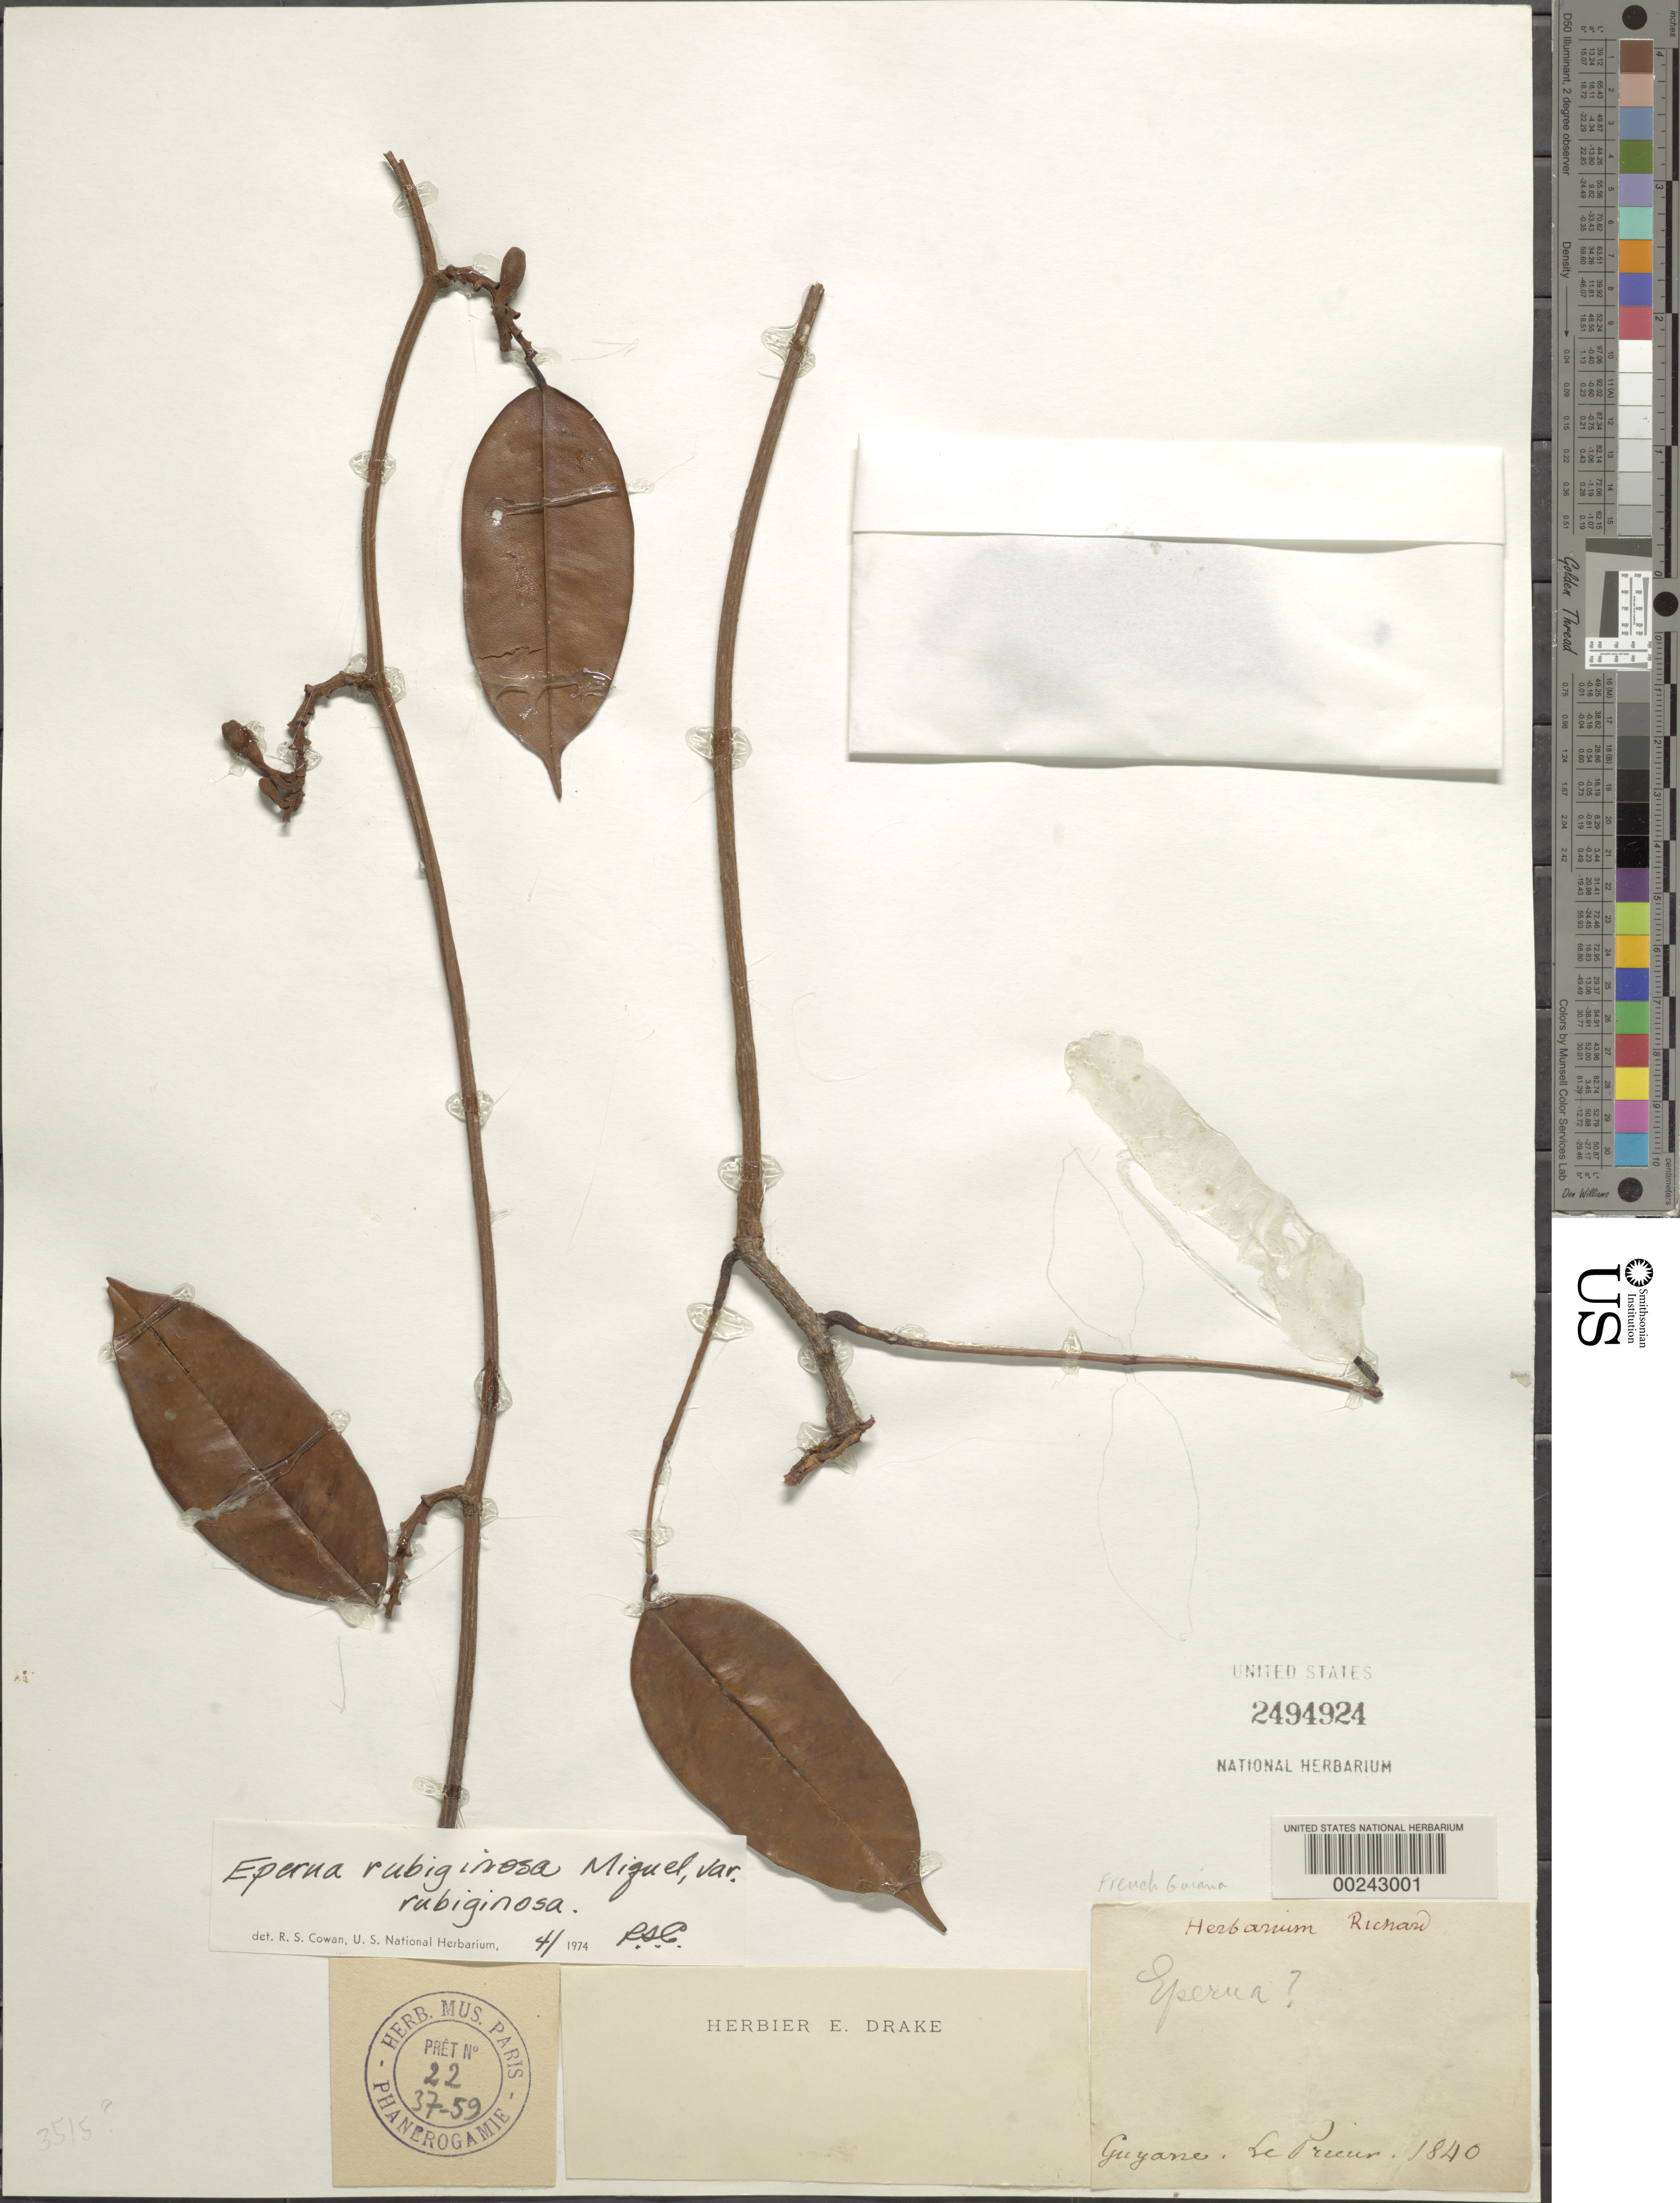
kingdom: Plantae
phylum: Tracheophyta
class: Magnoliopsida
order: Fabales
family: Fabaceae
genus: Eperua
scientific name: Eperua rubiginosa var. rubiginosa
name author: Miq.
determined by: Cowan, R. S.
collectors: M. Le Prieur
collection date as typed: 1840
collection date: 1840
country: French Guiana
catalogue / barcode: US 2494924